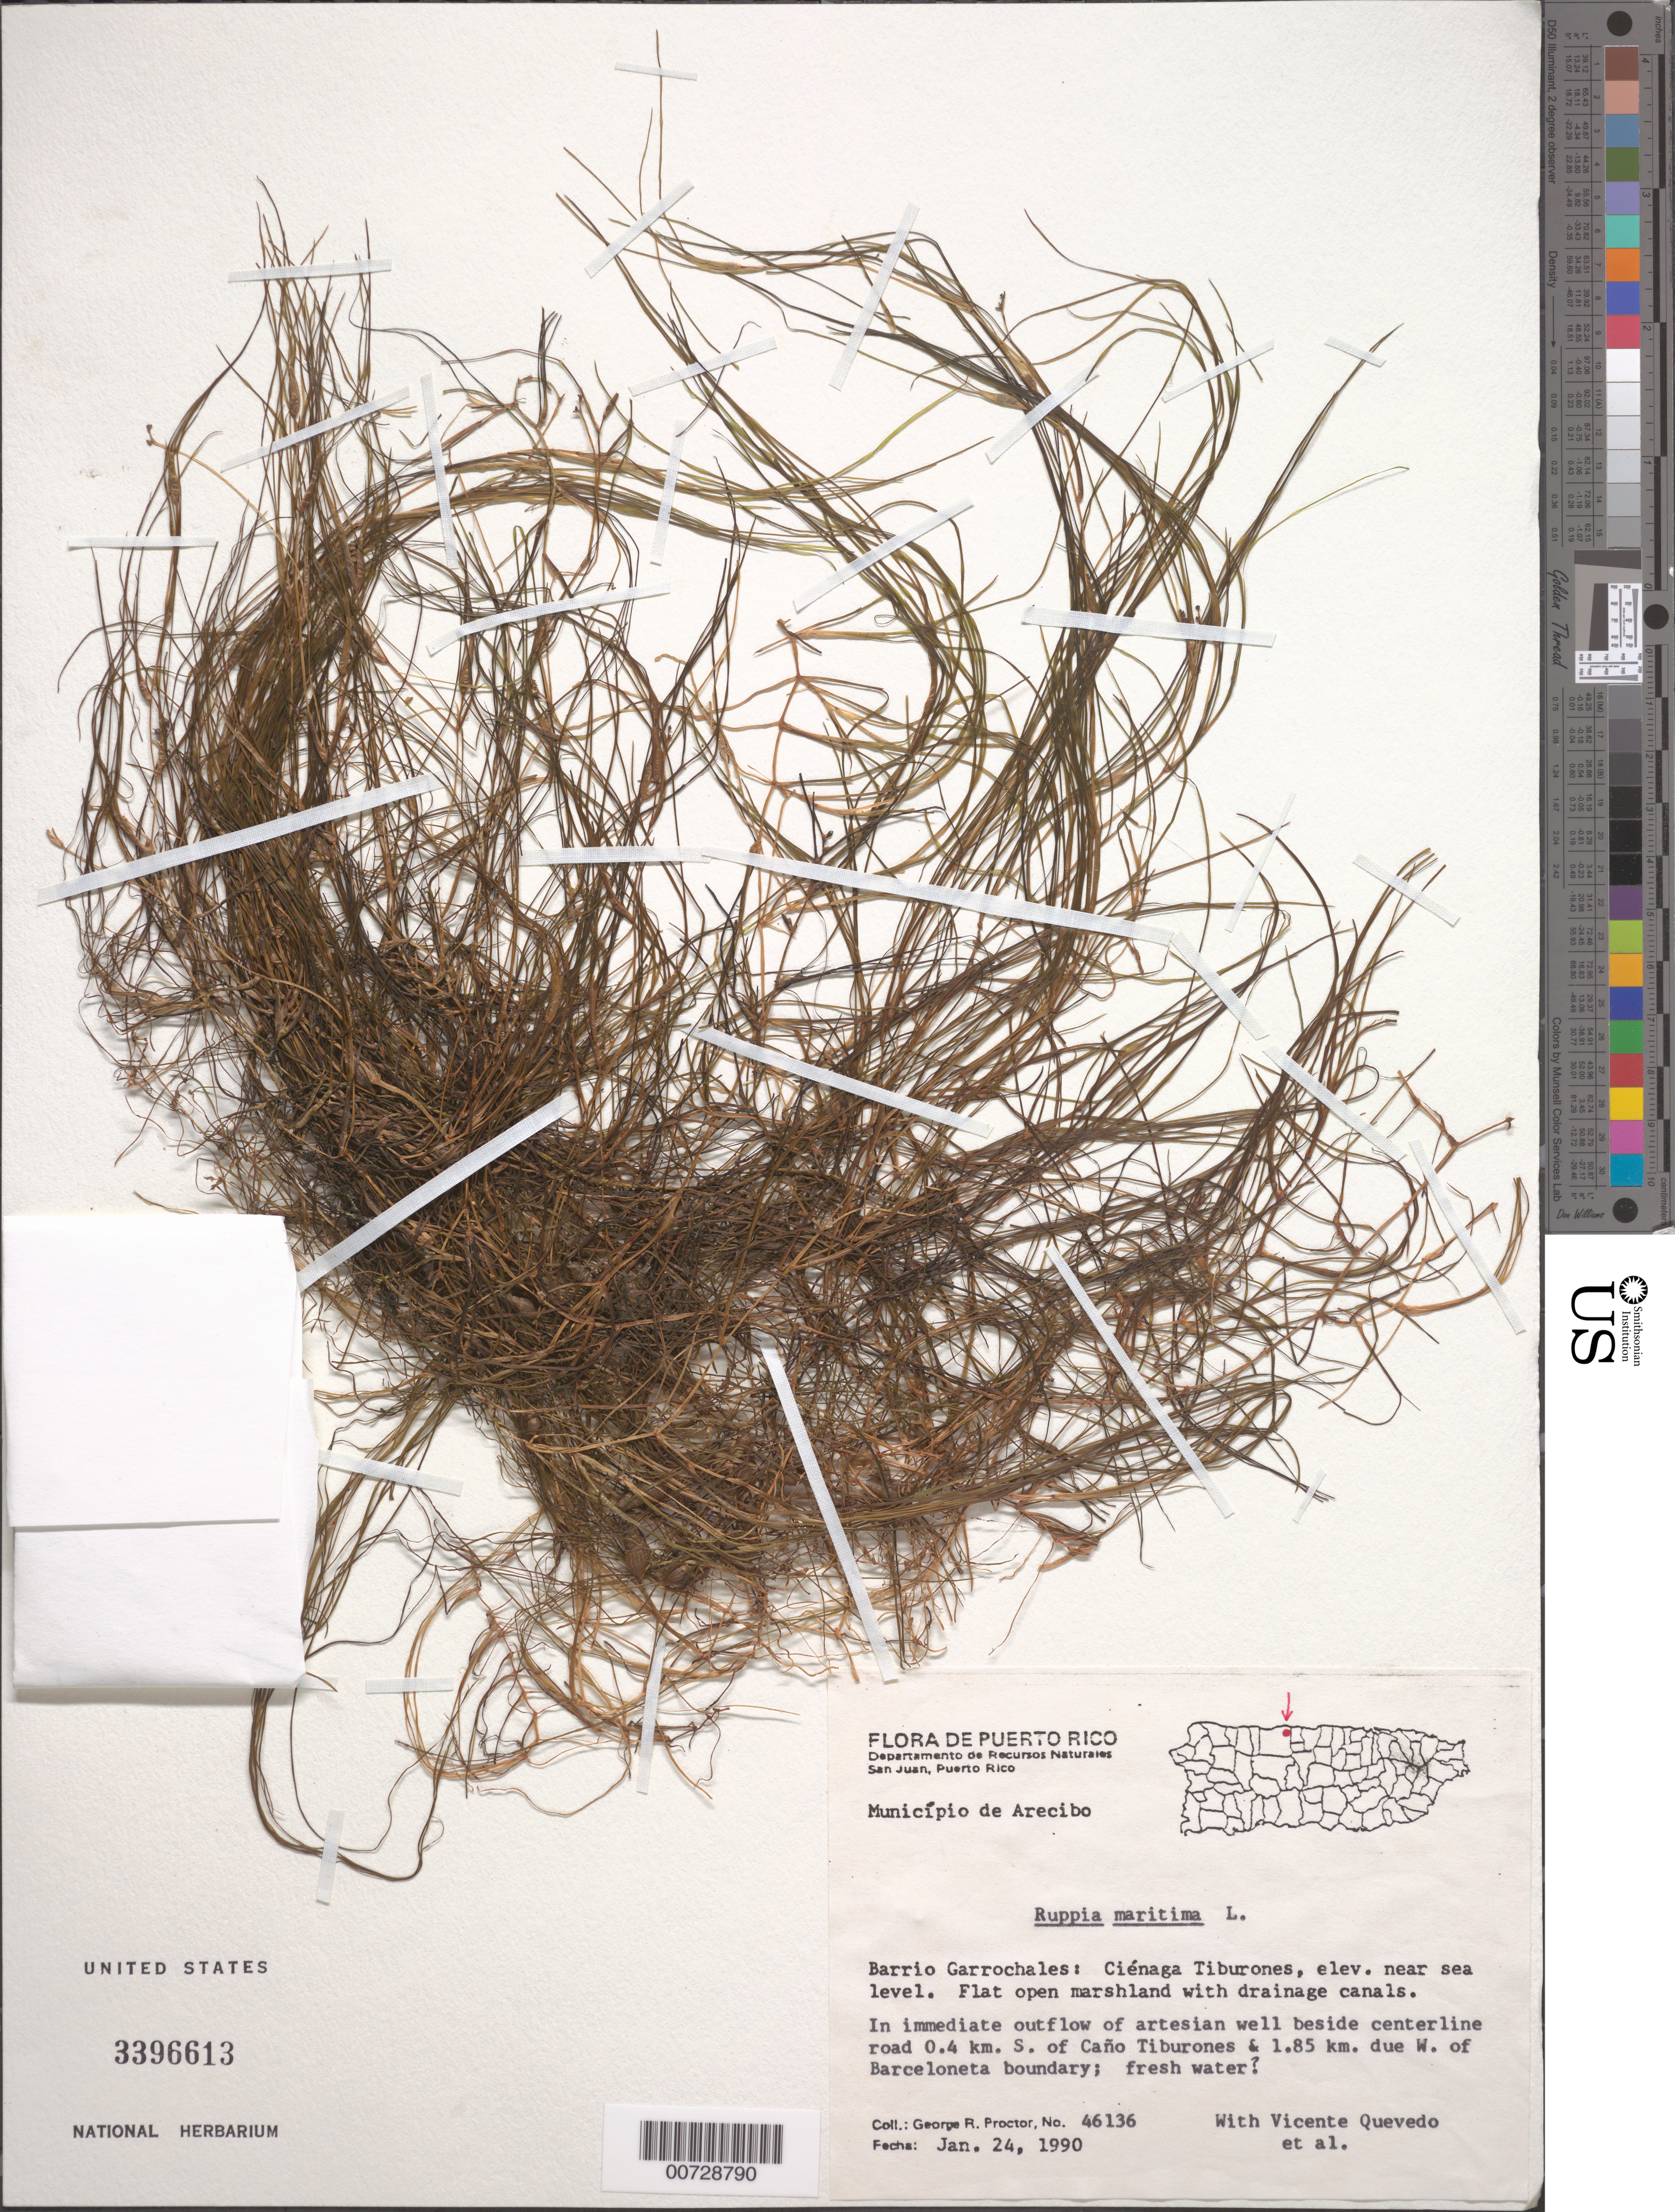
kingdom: Plantae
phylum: Tracheophyta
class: Liliopsida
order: Alismatales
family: Ruppiaceae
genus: Ruppia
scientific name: Ruppia maritima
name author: L.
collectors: G. R. Proctor, V. Quevedo & et al.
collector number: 46136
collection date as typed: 24 Jan 1990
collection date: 1990-01-24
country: Puerto Rico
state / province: Arecibo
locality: Barrio Garrochales: Ciénaga Tiburones, in immediate outflow of artesian well beside centerline road 0.4 km S of Caño Tiburones & 1.85 km due W of Barceloneta boundary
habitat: Flat open marshland with drainage canals; freshwater?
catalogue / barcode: US 3396613